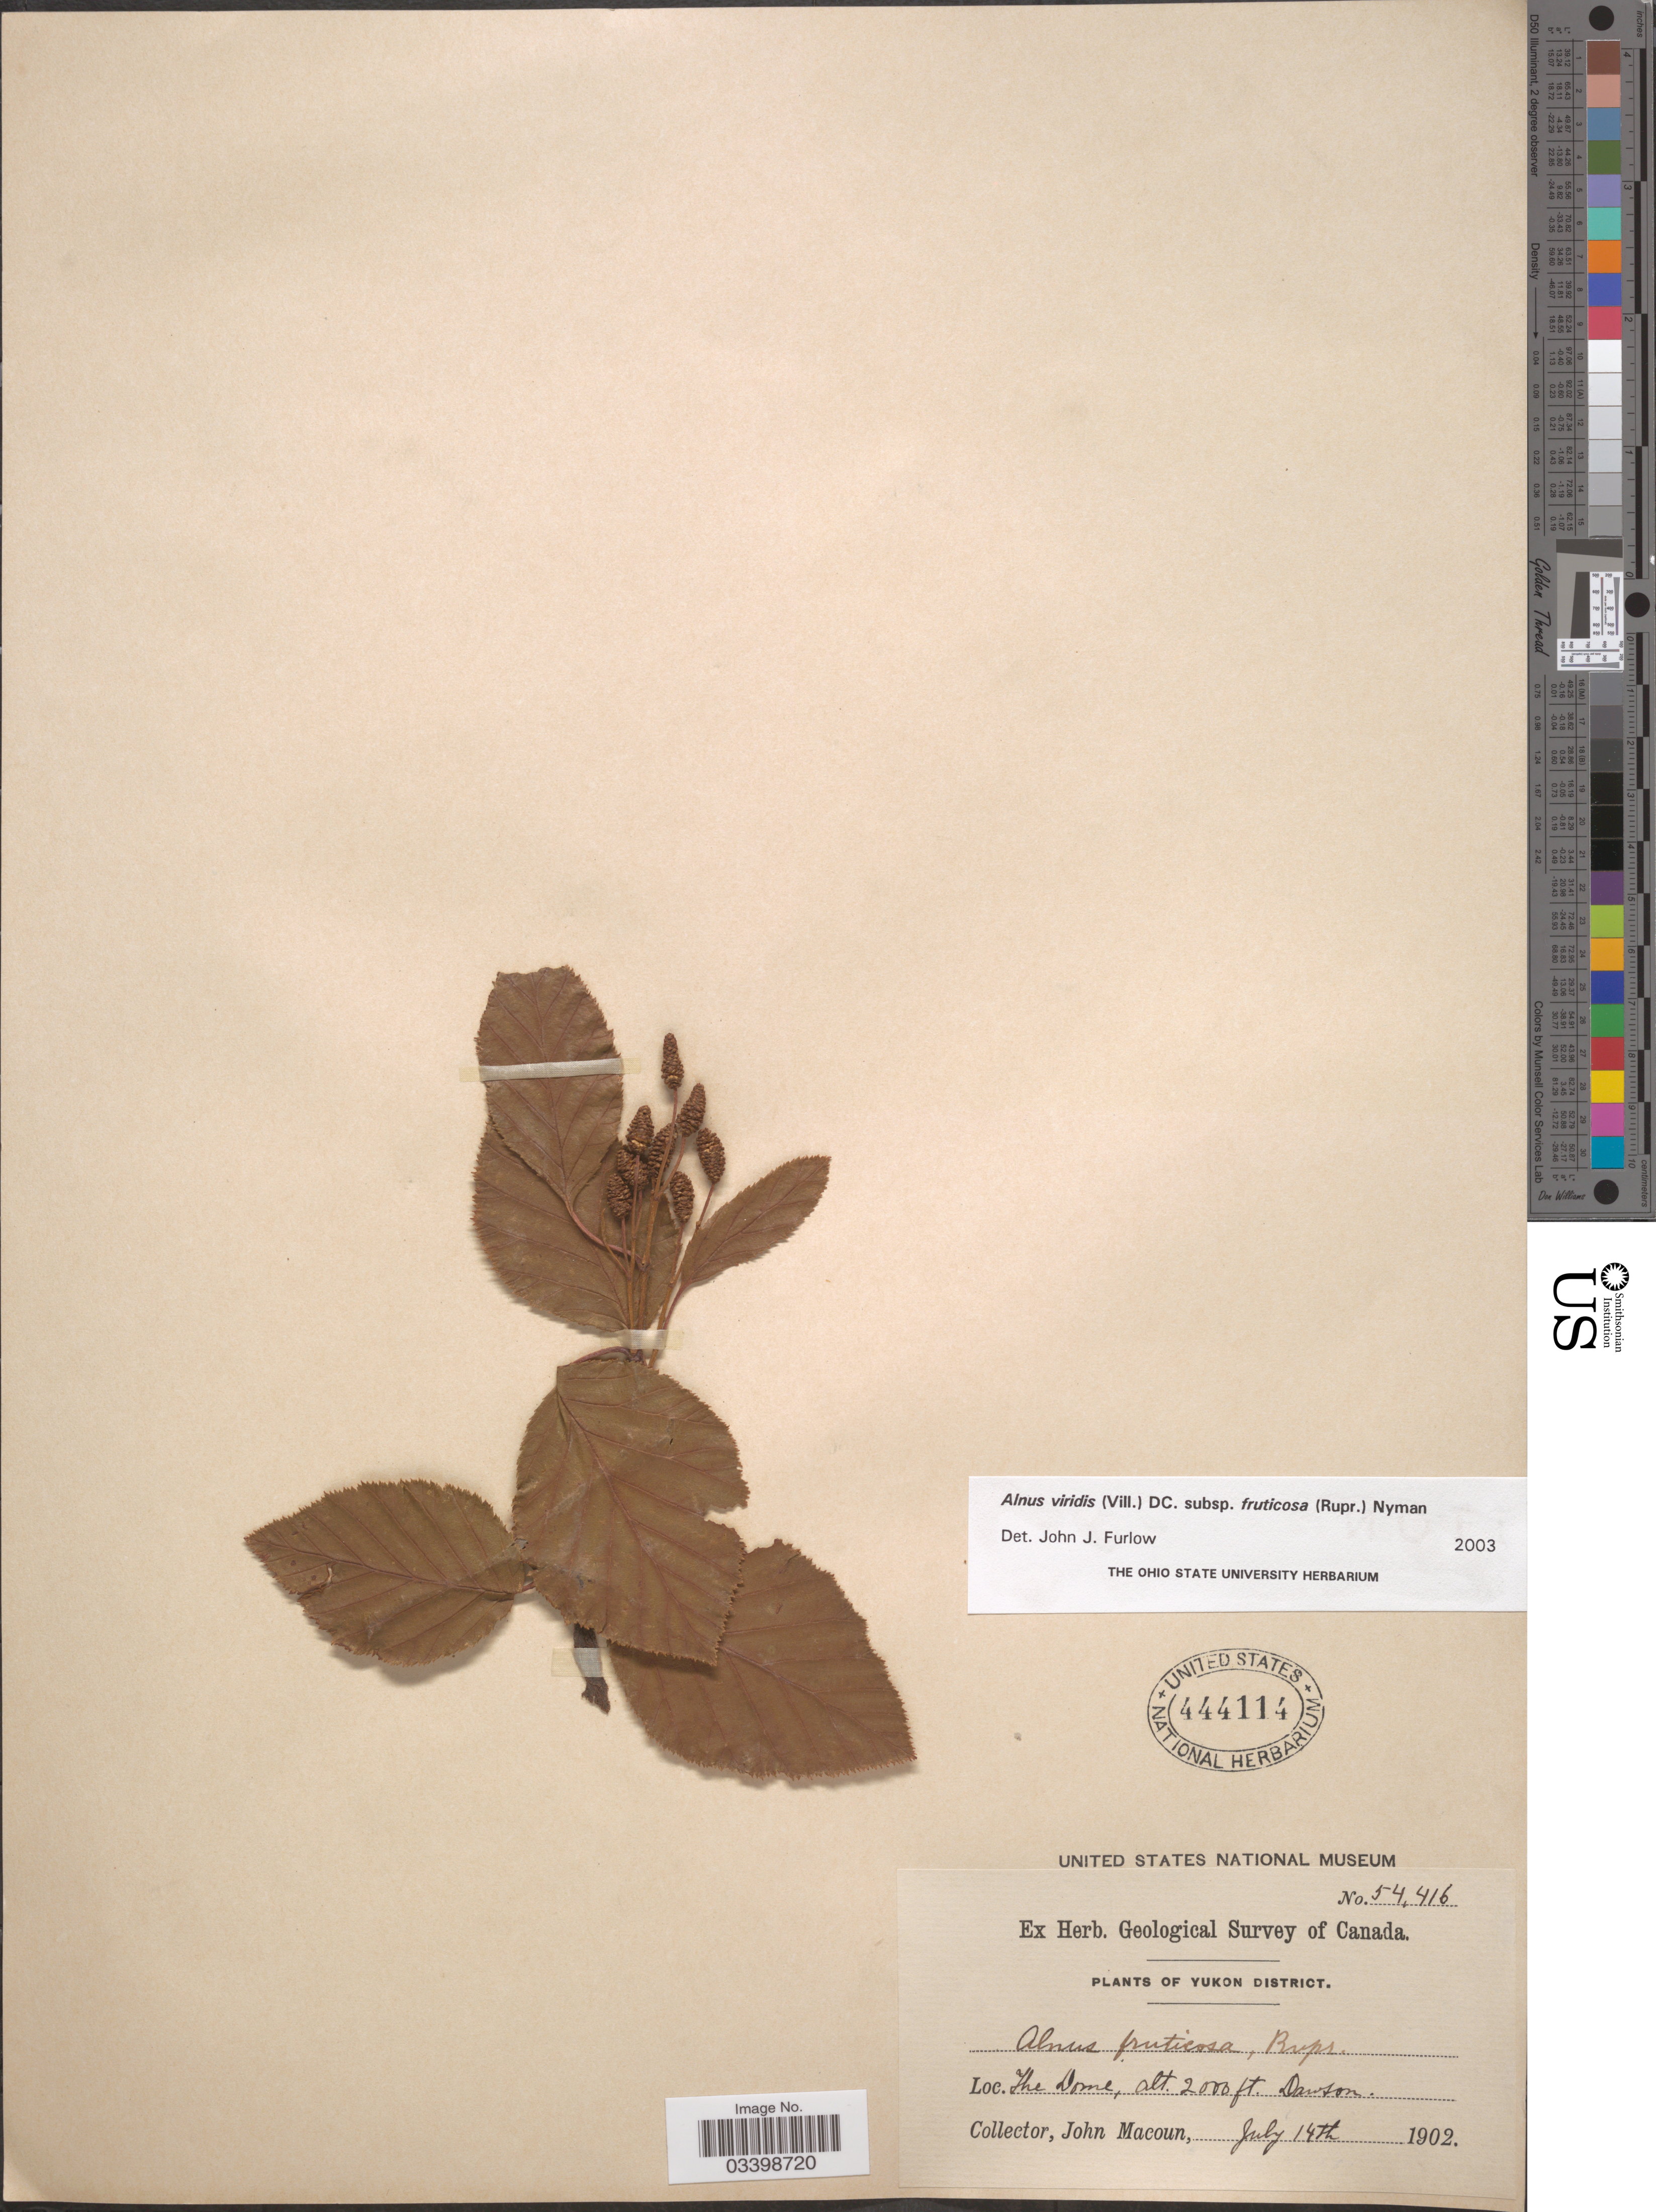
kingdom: Plantae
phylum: Tracheophyta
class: Magnoliopsida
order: Fagales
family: Betulaceae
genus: Alnus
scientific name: Alnus viridis subsp. fruticosa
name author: (Rupr.) Nyman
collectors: J. Macoun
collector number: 54416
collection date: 1902-07-14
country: Canada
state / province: Yukon Territory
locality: Yukon District. The Dome, Dawson.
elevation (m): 610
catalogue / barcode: US 444114